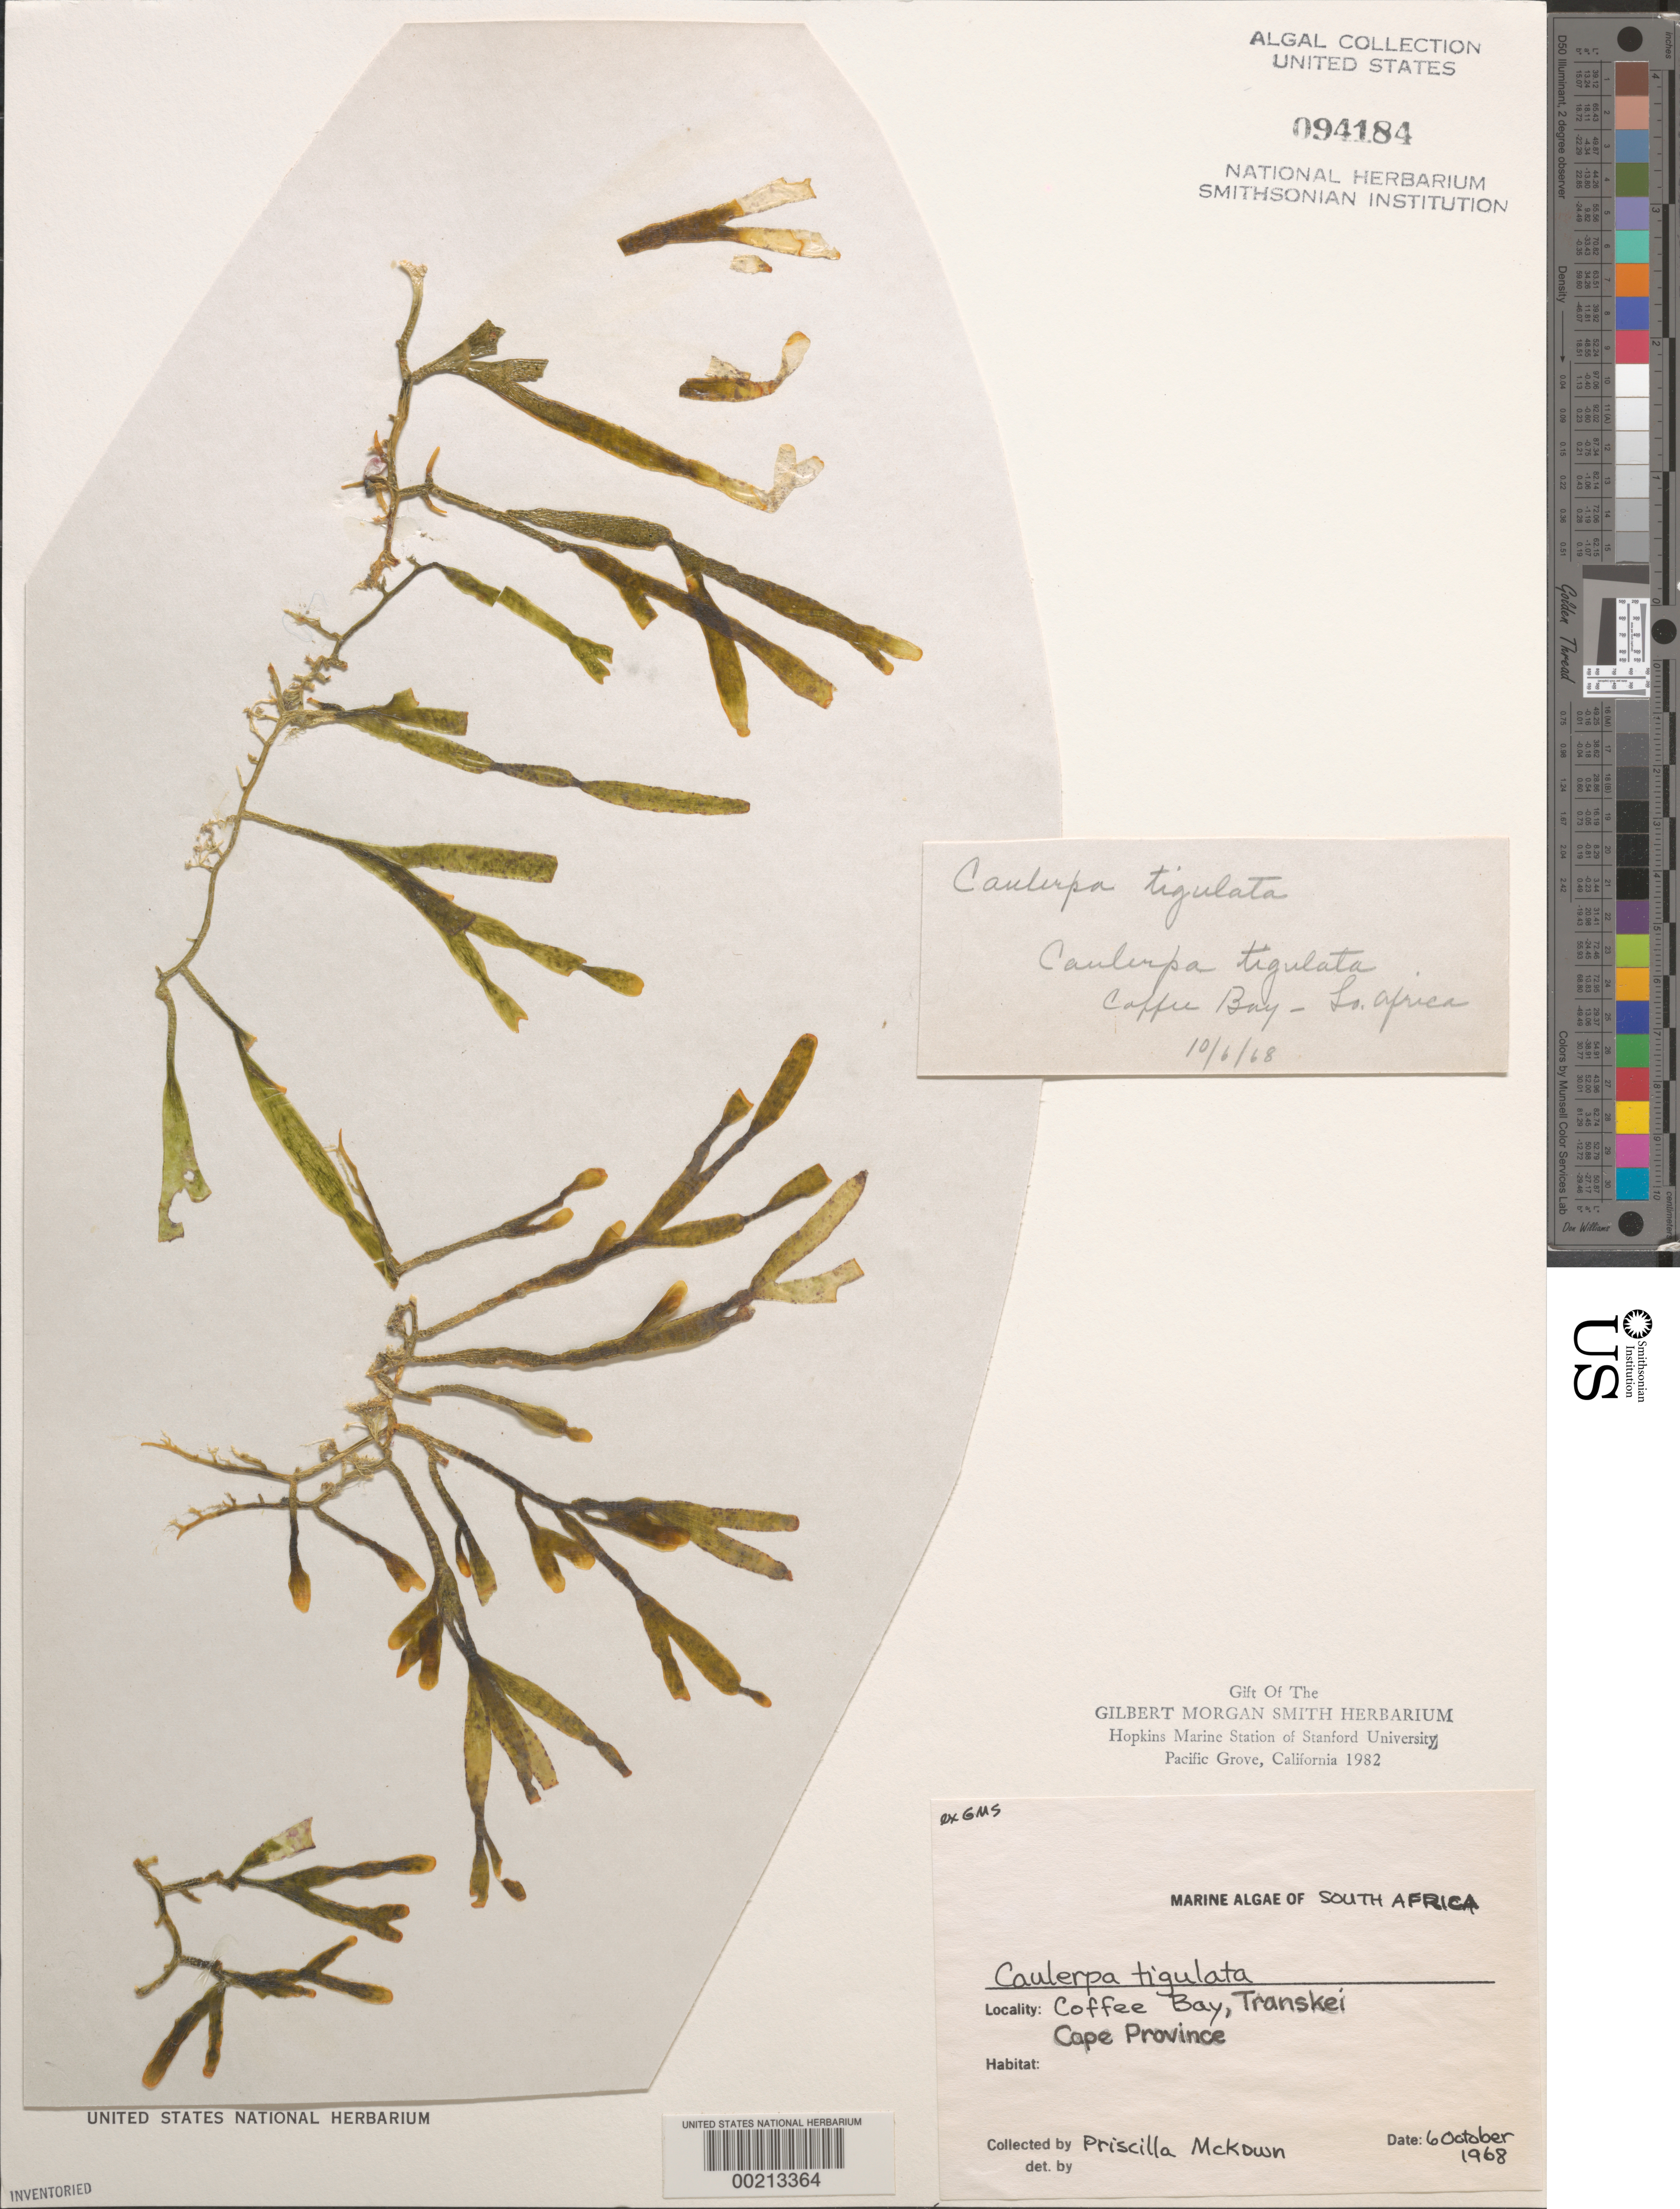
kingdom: Plantae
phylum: Chlorophyta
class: Ulvophyceae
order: Bryopsidales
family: Caulerpaceae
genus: Caulerpa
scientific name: Caulerpa tigulata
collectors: P. McKown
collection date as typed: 06 Oct 1968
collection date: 1968-10-06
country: South Africa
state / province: Eastern Cape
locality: Coffee bay, transkei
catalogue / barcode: US 94184